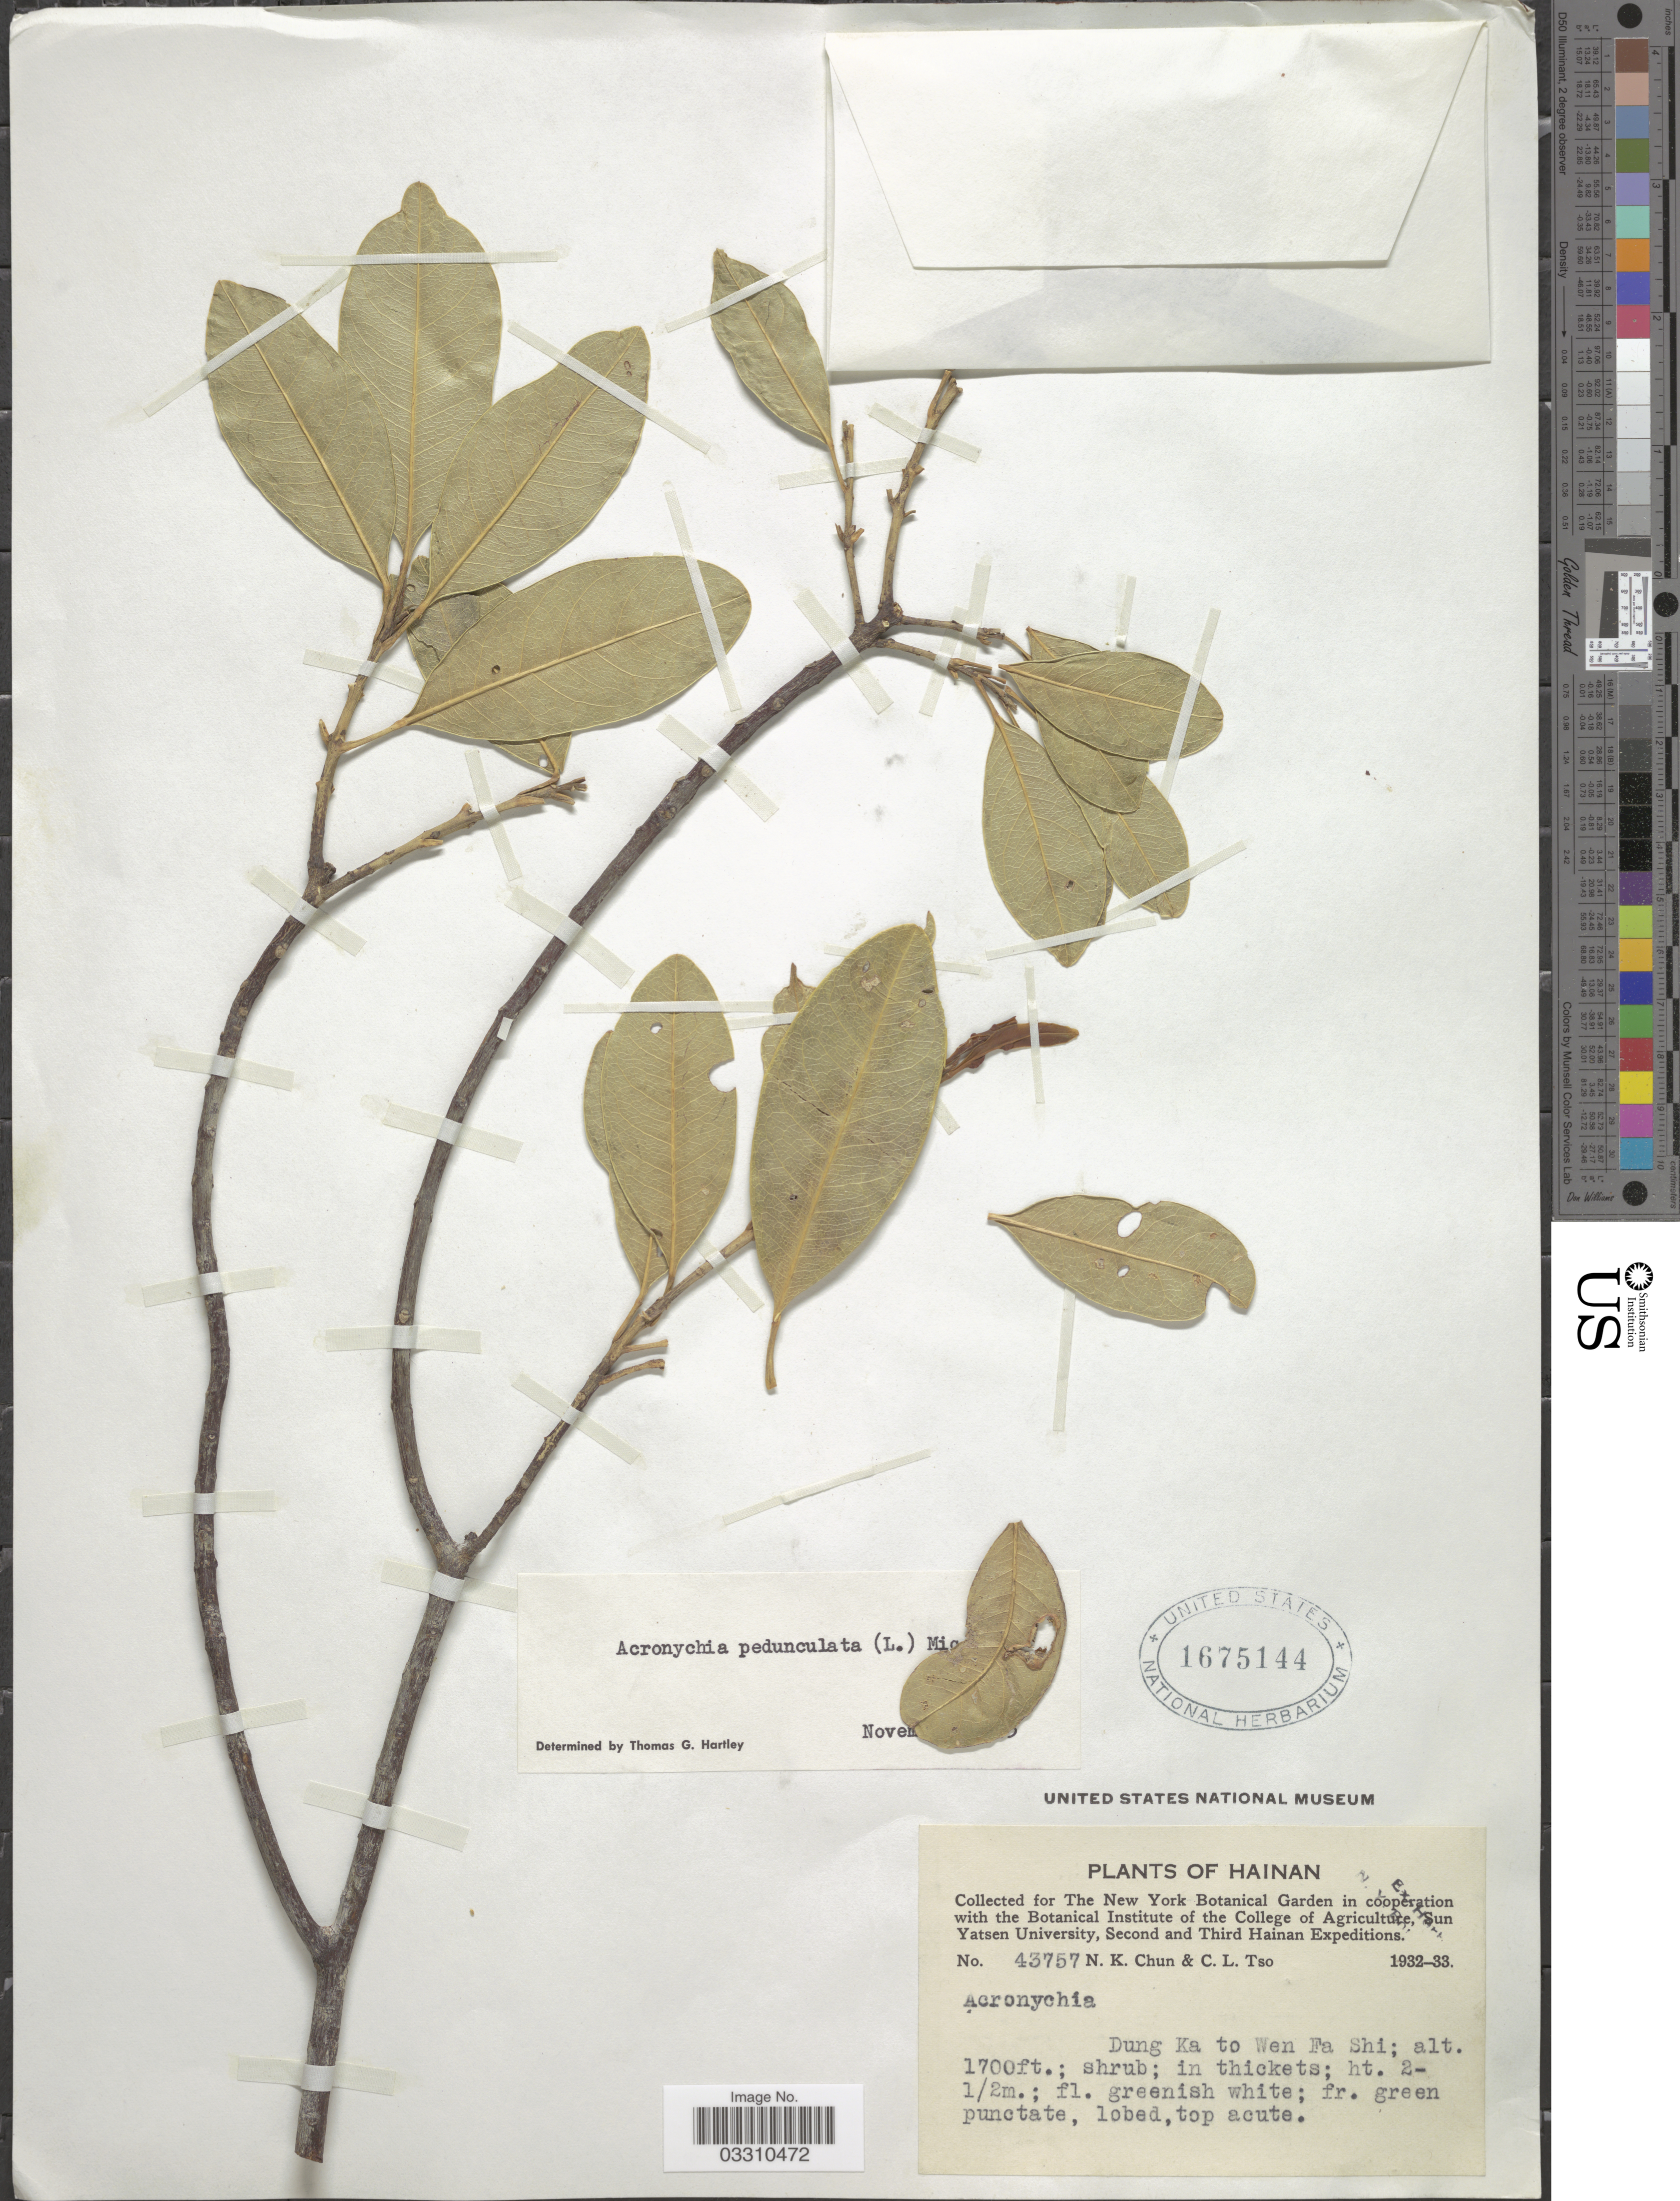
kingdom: Plantae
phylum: Tracheophyta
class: Magnoliopsida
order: Sapindales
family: Rutaceae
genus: Acronychia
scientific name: Acronychia pedunculata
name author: (L.) Miq.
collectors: N. K. Chun & C. Tso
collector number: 43757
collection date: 1932/1933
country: China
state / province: Hainan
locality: Dung Ka to Wen Fa Shi.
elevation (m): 518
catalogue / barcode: US 1675144